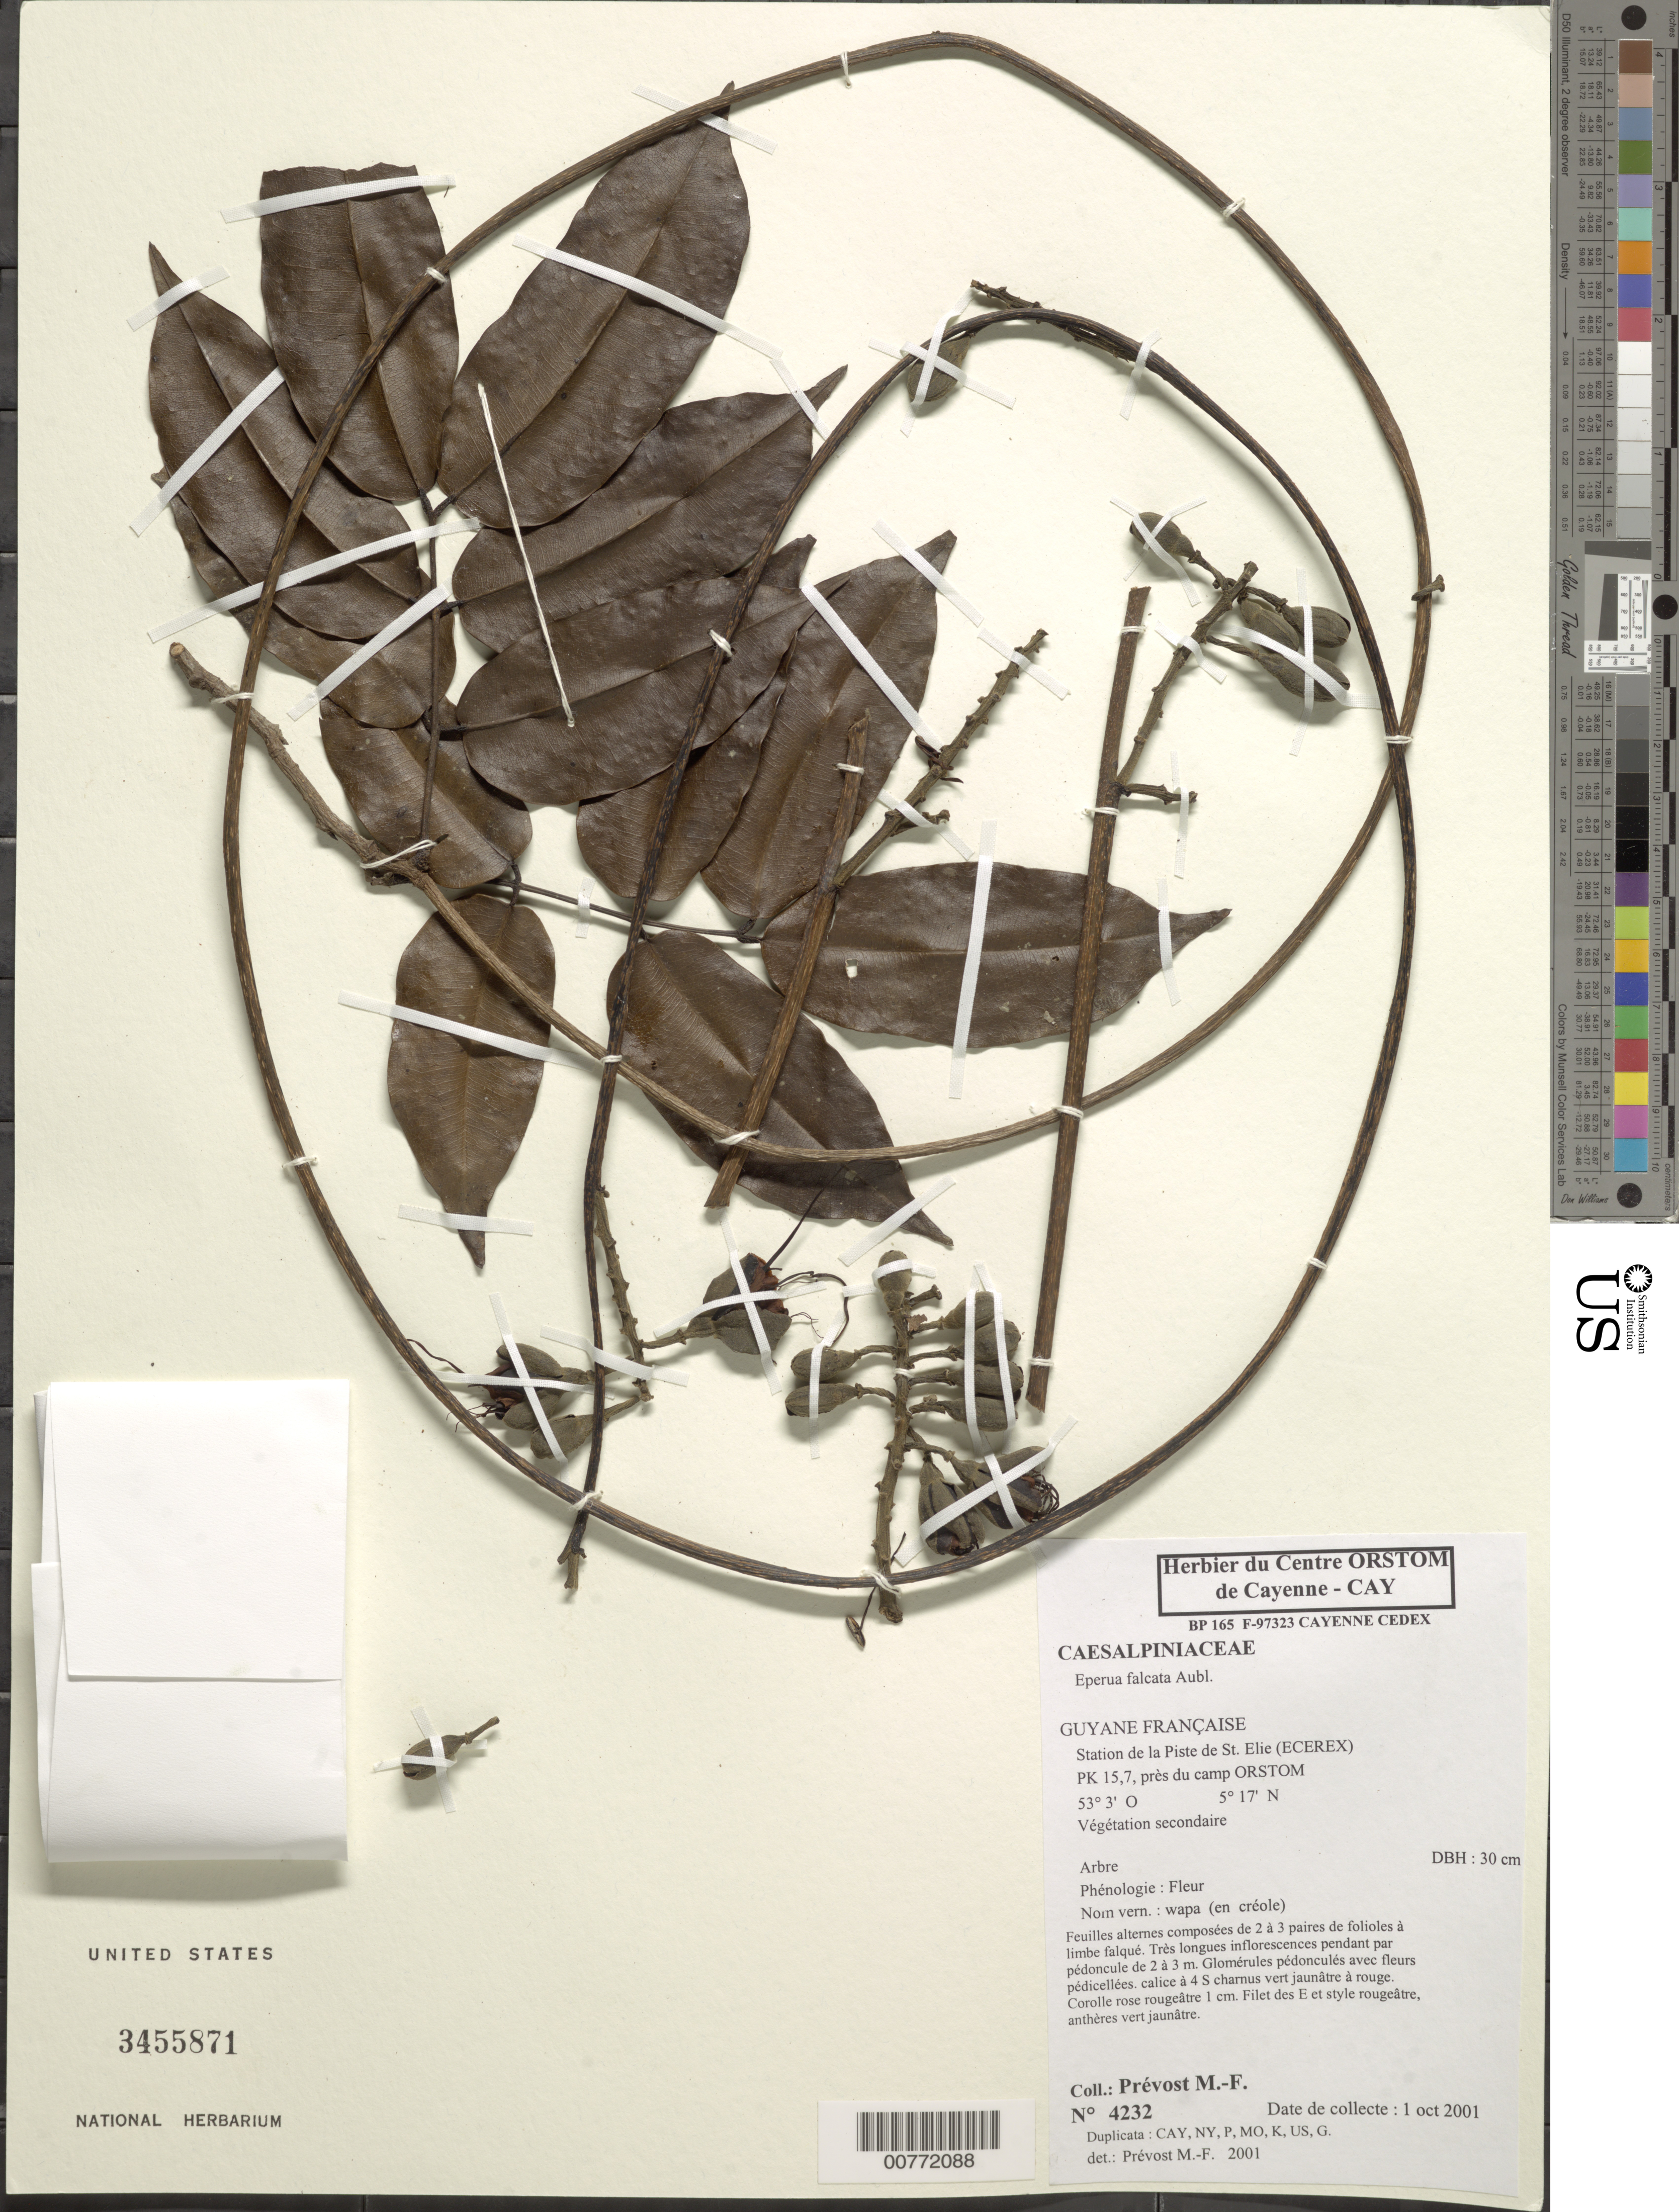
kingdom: Plantae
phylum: Tracheophyta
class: Magnoliopsida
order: Fabales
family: Fabaceae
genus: Eperua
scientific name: Eperua falcata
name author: Aubl.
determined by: Prévost, M.-F.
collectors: M.-F. Prévost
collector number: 4232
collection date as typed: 1-Oct-01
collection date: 2001-10-01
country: French Guiana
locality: Station de la Piste de Saint-Élie (ECEREX), PK 15.7, camp ORSTOM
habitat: Végétation secondaire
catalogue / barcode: US 3455871